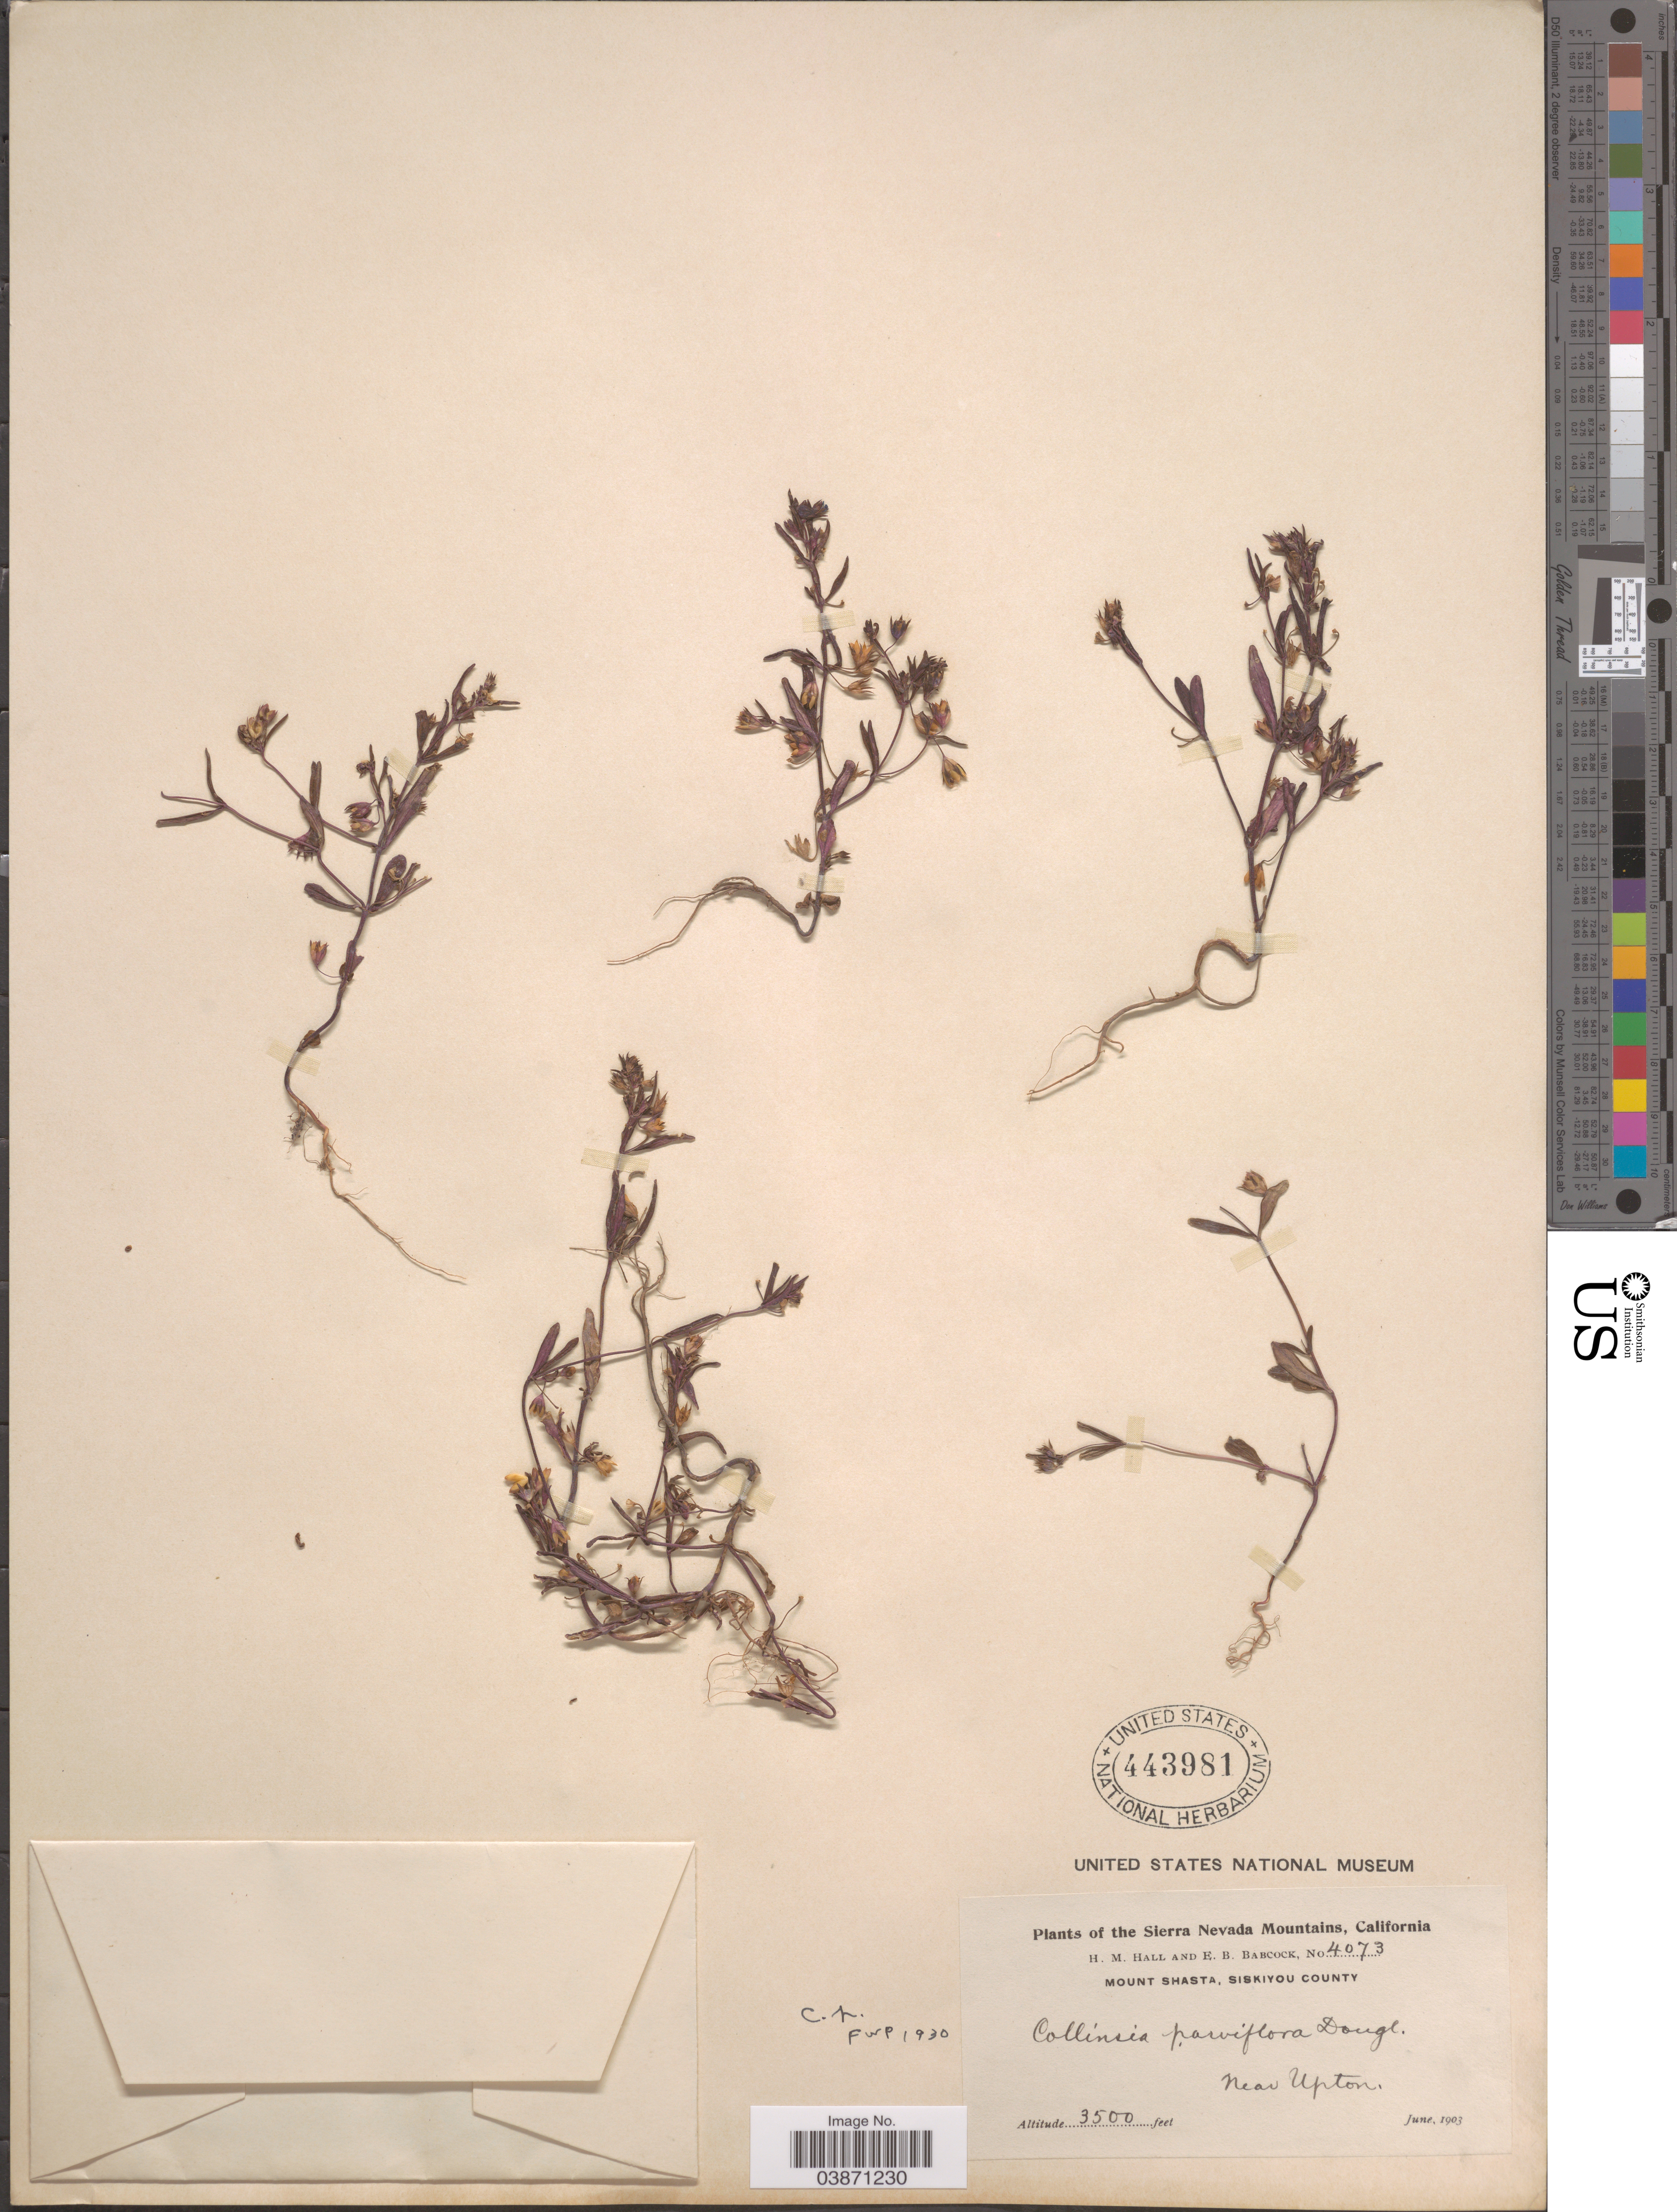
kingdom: Plantae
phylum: Tracheophyta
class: Magnoliopsida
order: Lamiales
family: Plantaginaceae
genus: Collinsia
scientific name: Collinsia parviflora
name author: Douglas ex Lindl.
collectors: H. M. Hall & E. B. Babcock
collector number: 4073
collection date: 1903-06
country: United States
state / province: California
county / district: Siskiyou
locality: The Sierra Nevada Mountains. Mount Shasta, Siskiyou County. Near Upton.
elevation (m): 1067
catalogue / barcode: US 443981